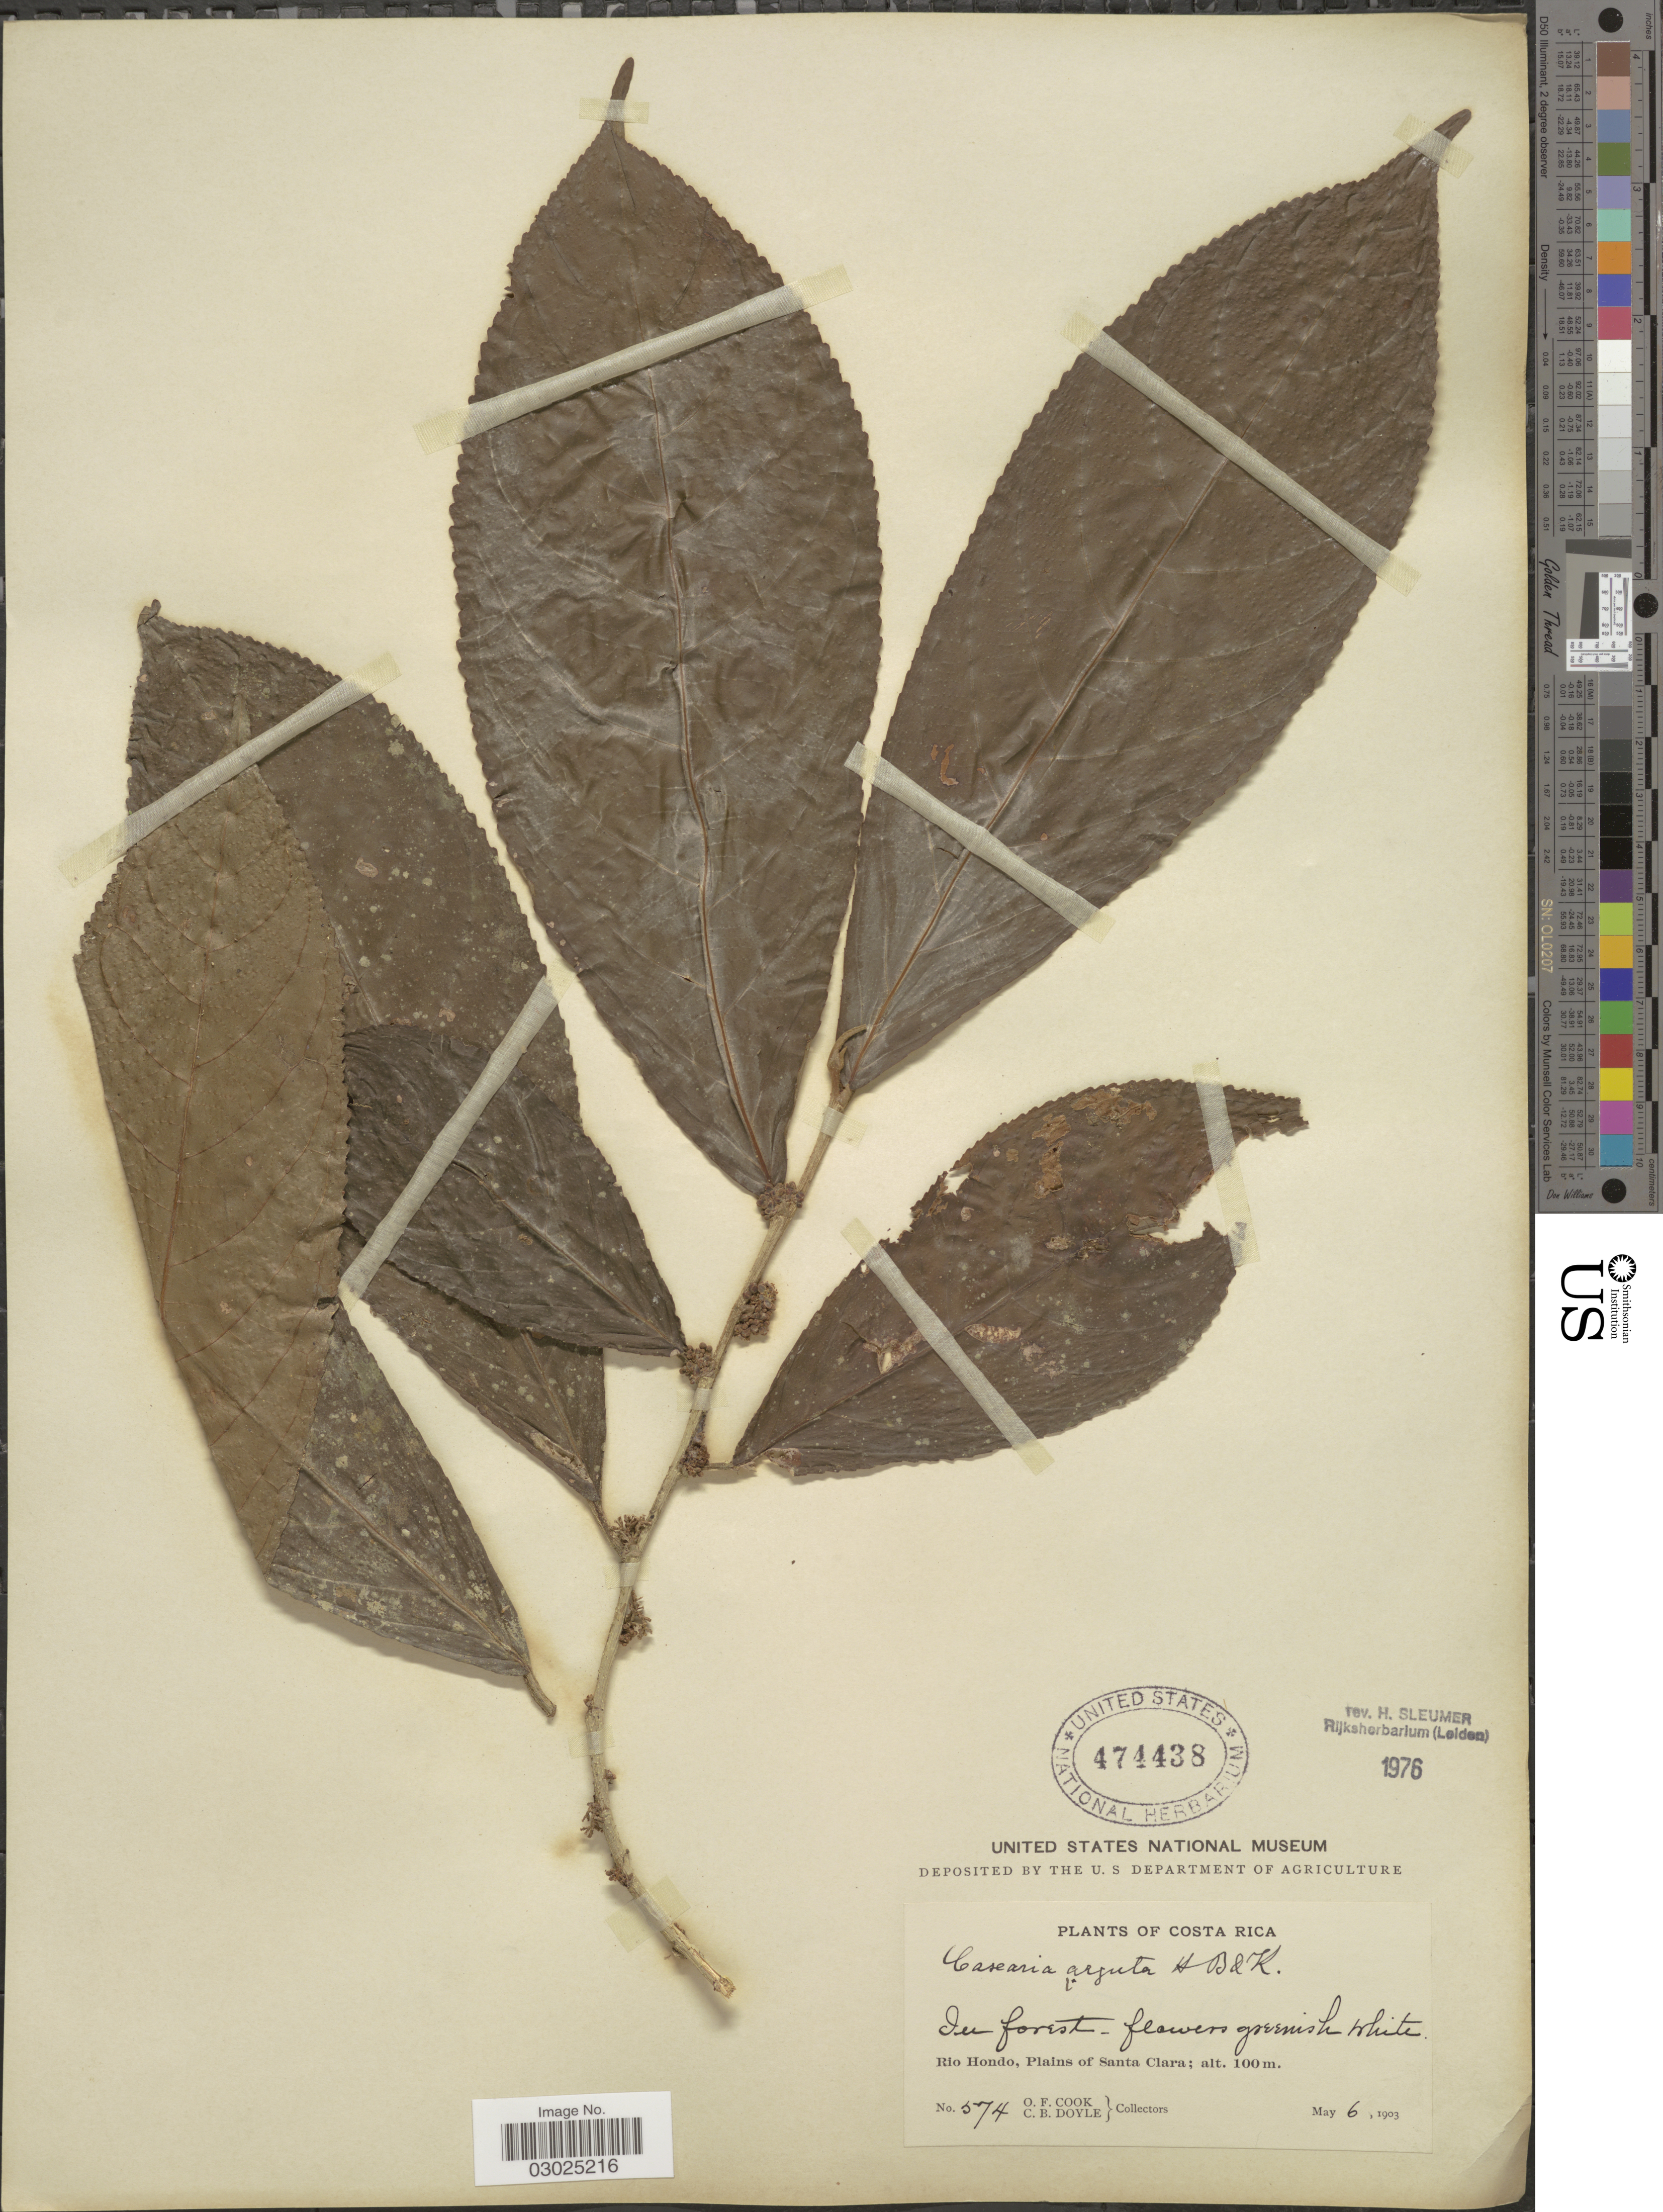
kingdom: Plantae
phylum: Tracheophyta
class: Magnoliopsida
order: Malpighiales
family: Salicaceae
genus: Casearia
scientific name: Casearia arguta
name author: Kunth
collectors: O. F. Cook & C. Doyle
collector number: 574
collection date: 1903-05-06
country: Costa Rica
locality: Rio Hondo, Plains of Santa Clara.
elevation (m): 100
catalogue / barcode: US 474438